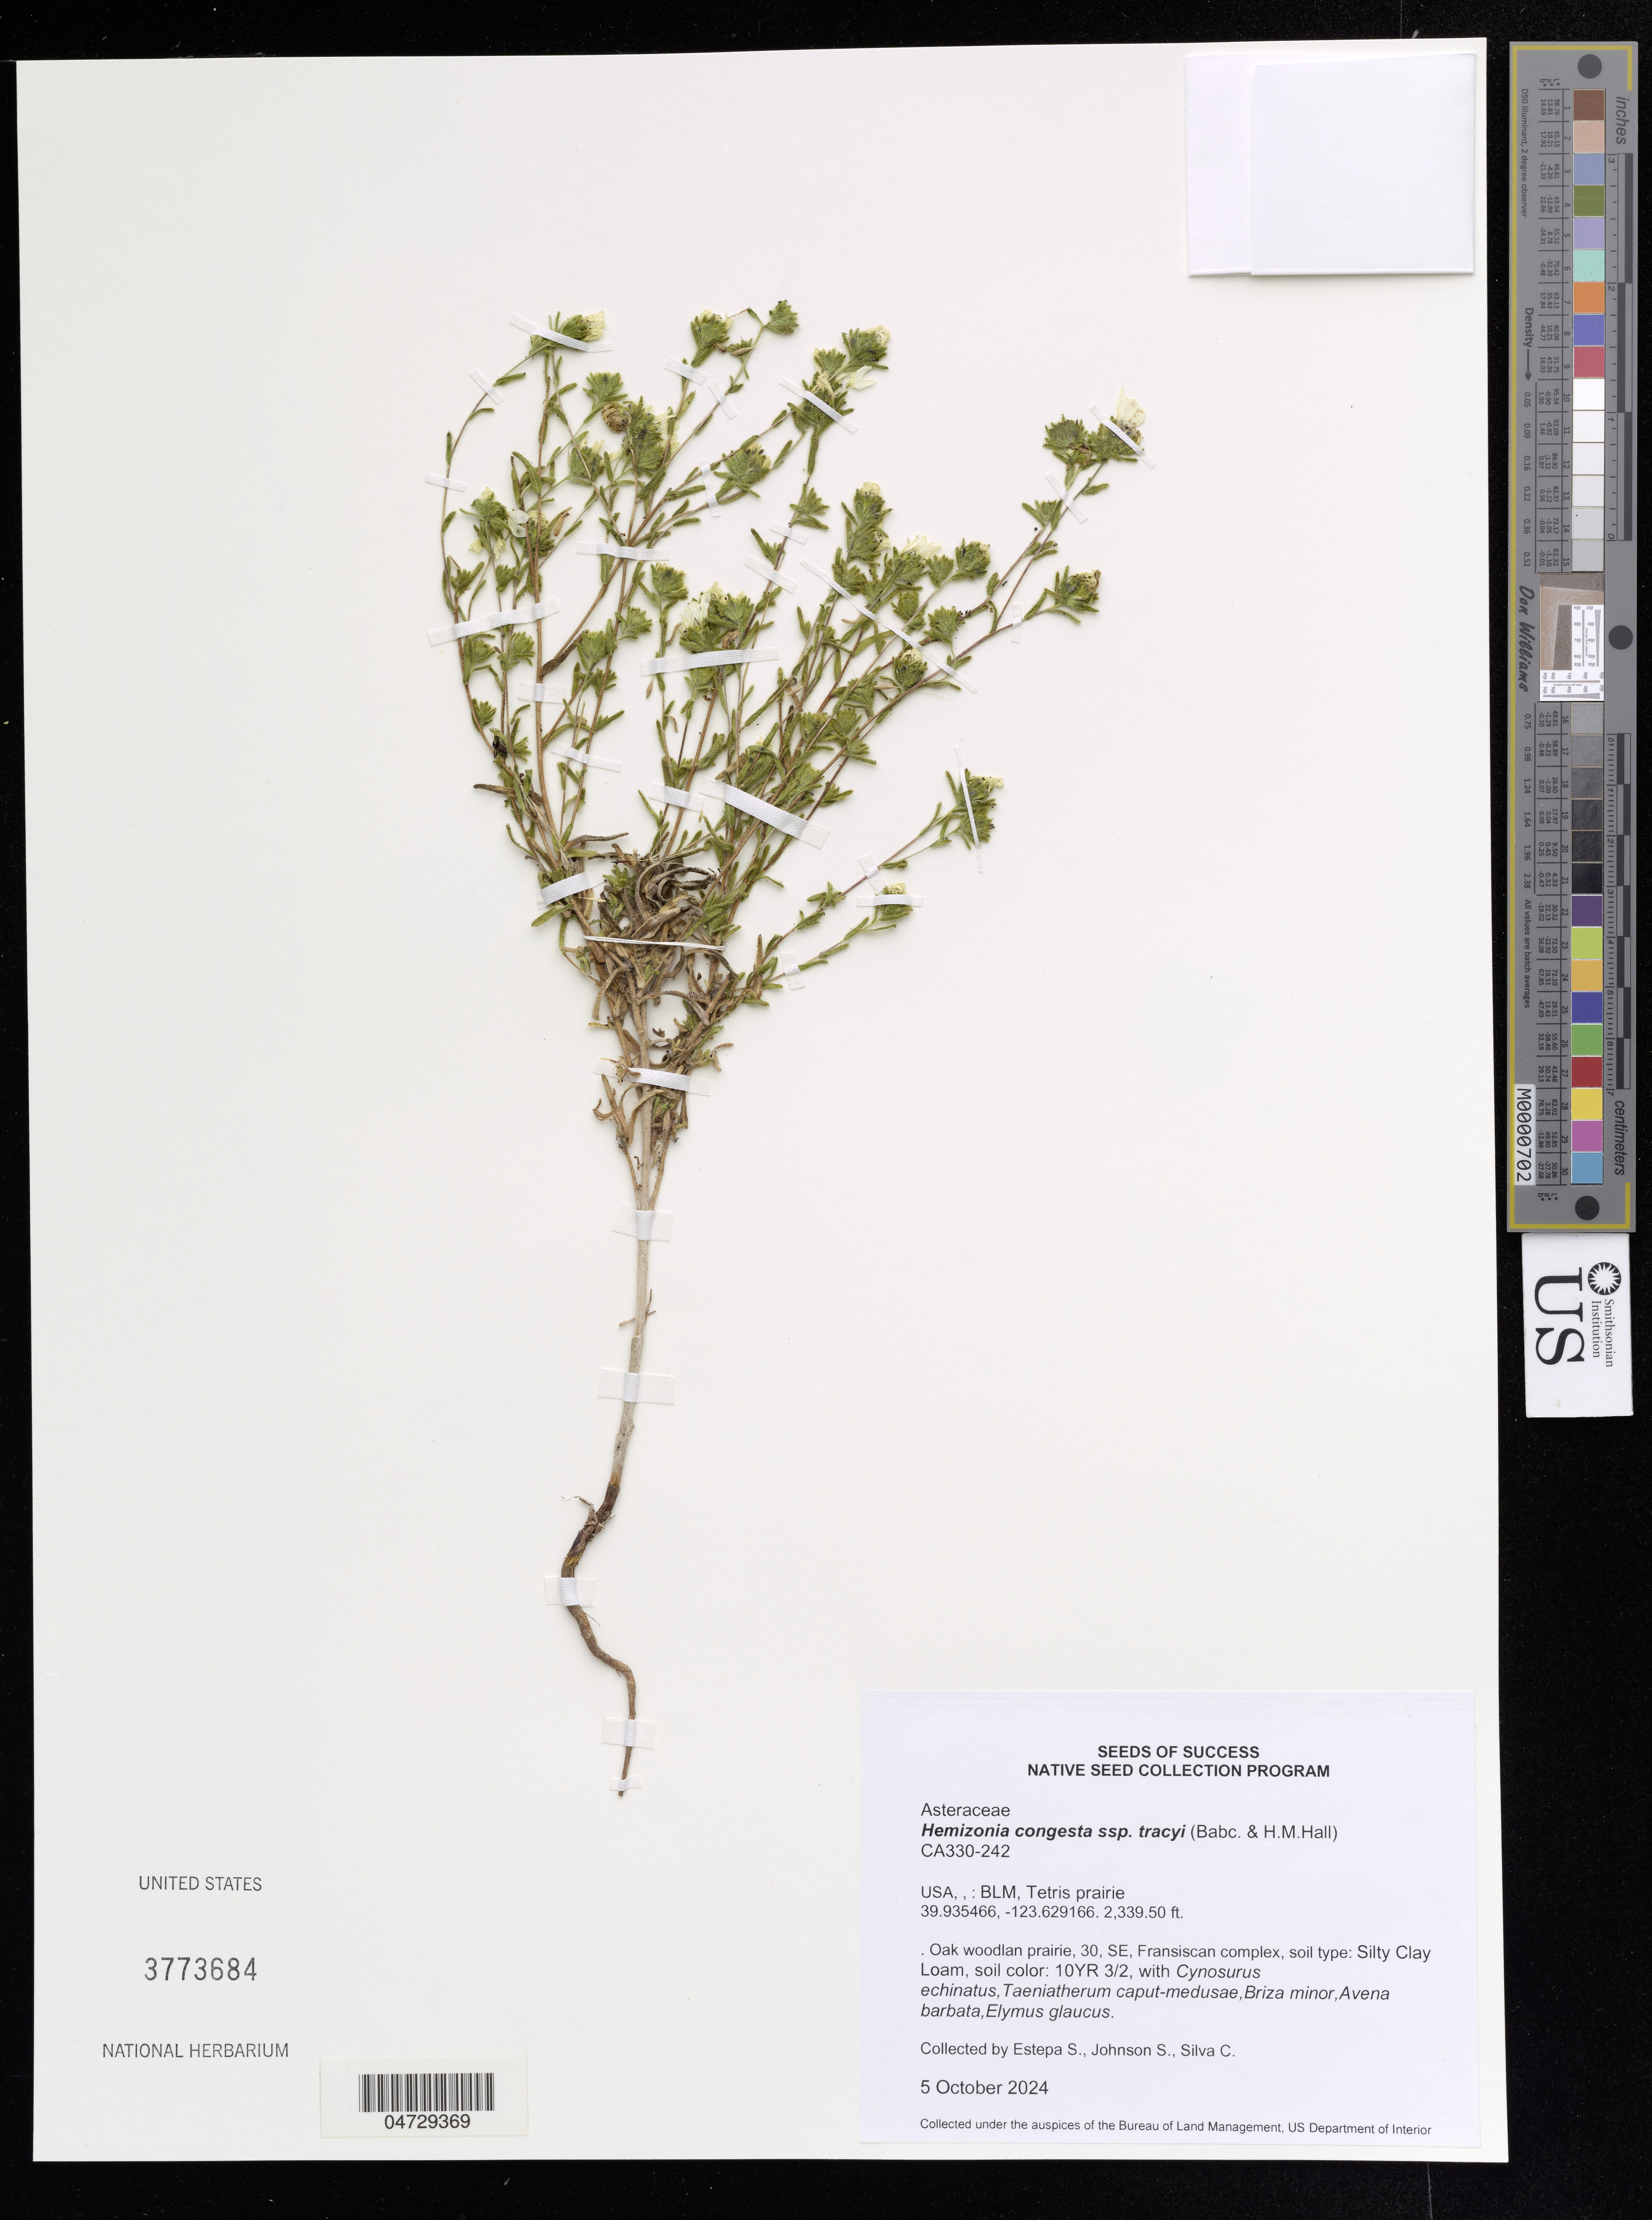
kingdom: Plantae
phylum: Tracheophyta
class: Magnoliopsida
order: Asterales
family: Asteraceae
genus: Hemizonia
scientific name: Hemizonia congesta subsp. tracyi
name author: Babc. & H.M. Hall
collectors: S. Estepa, S. Johnson & C. Silva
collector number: CA330-242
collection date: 2024-10-05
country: United States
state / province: California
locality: BLM, Tetris prairie.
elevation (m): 713.08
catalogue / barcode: US 3773684